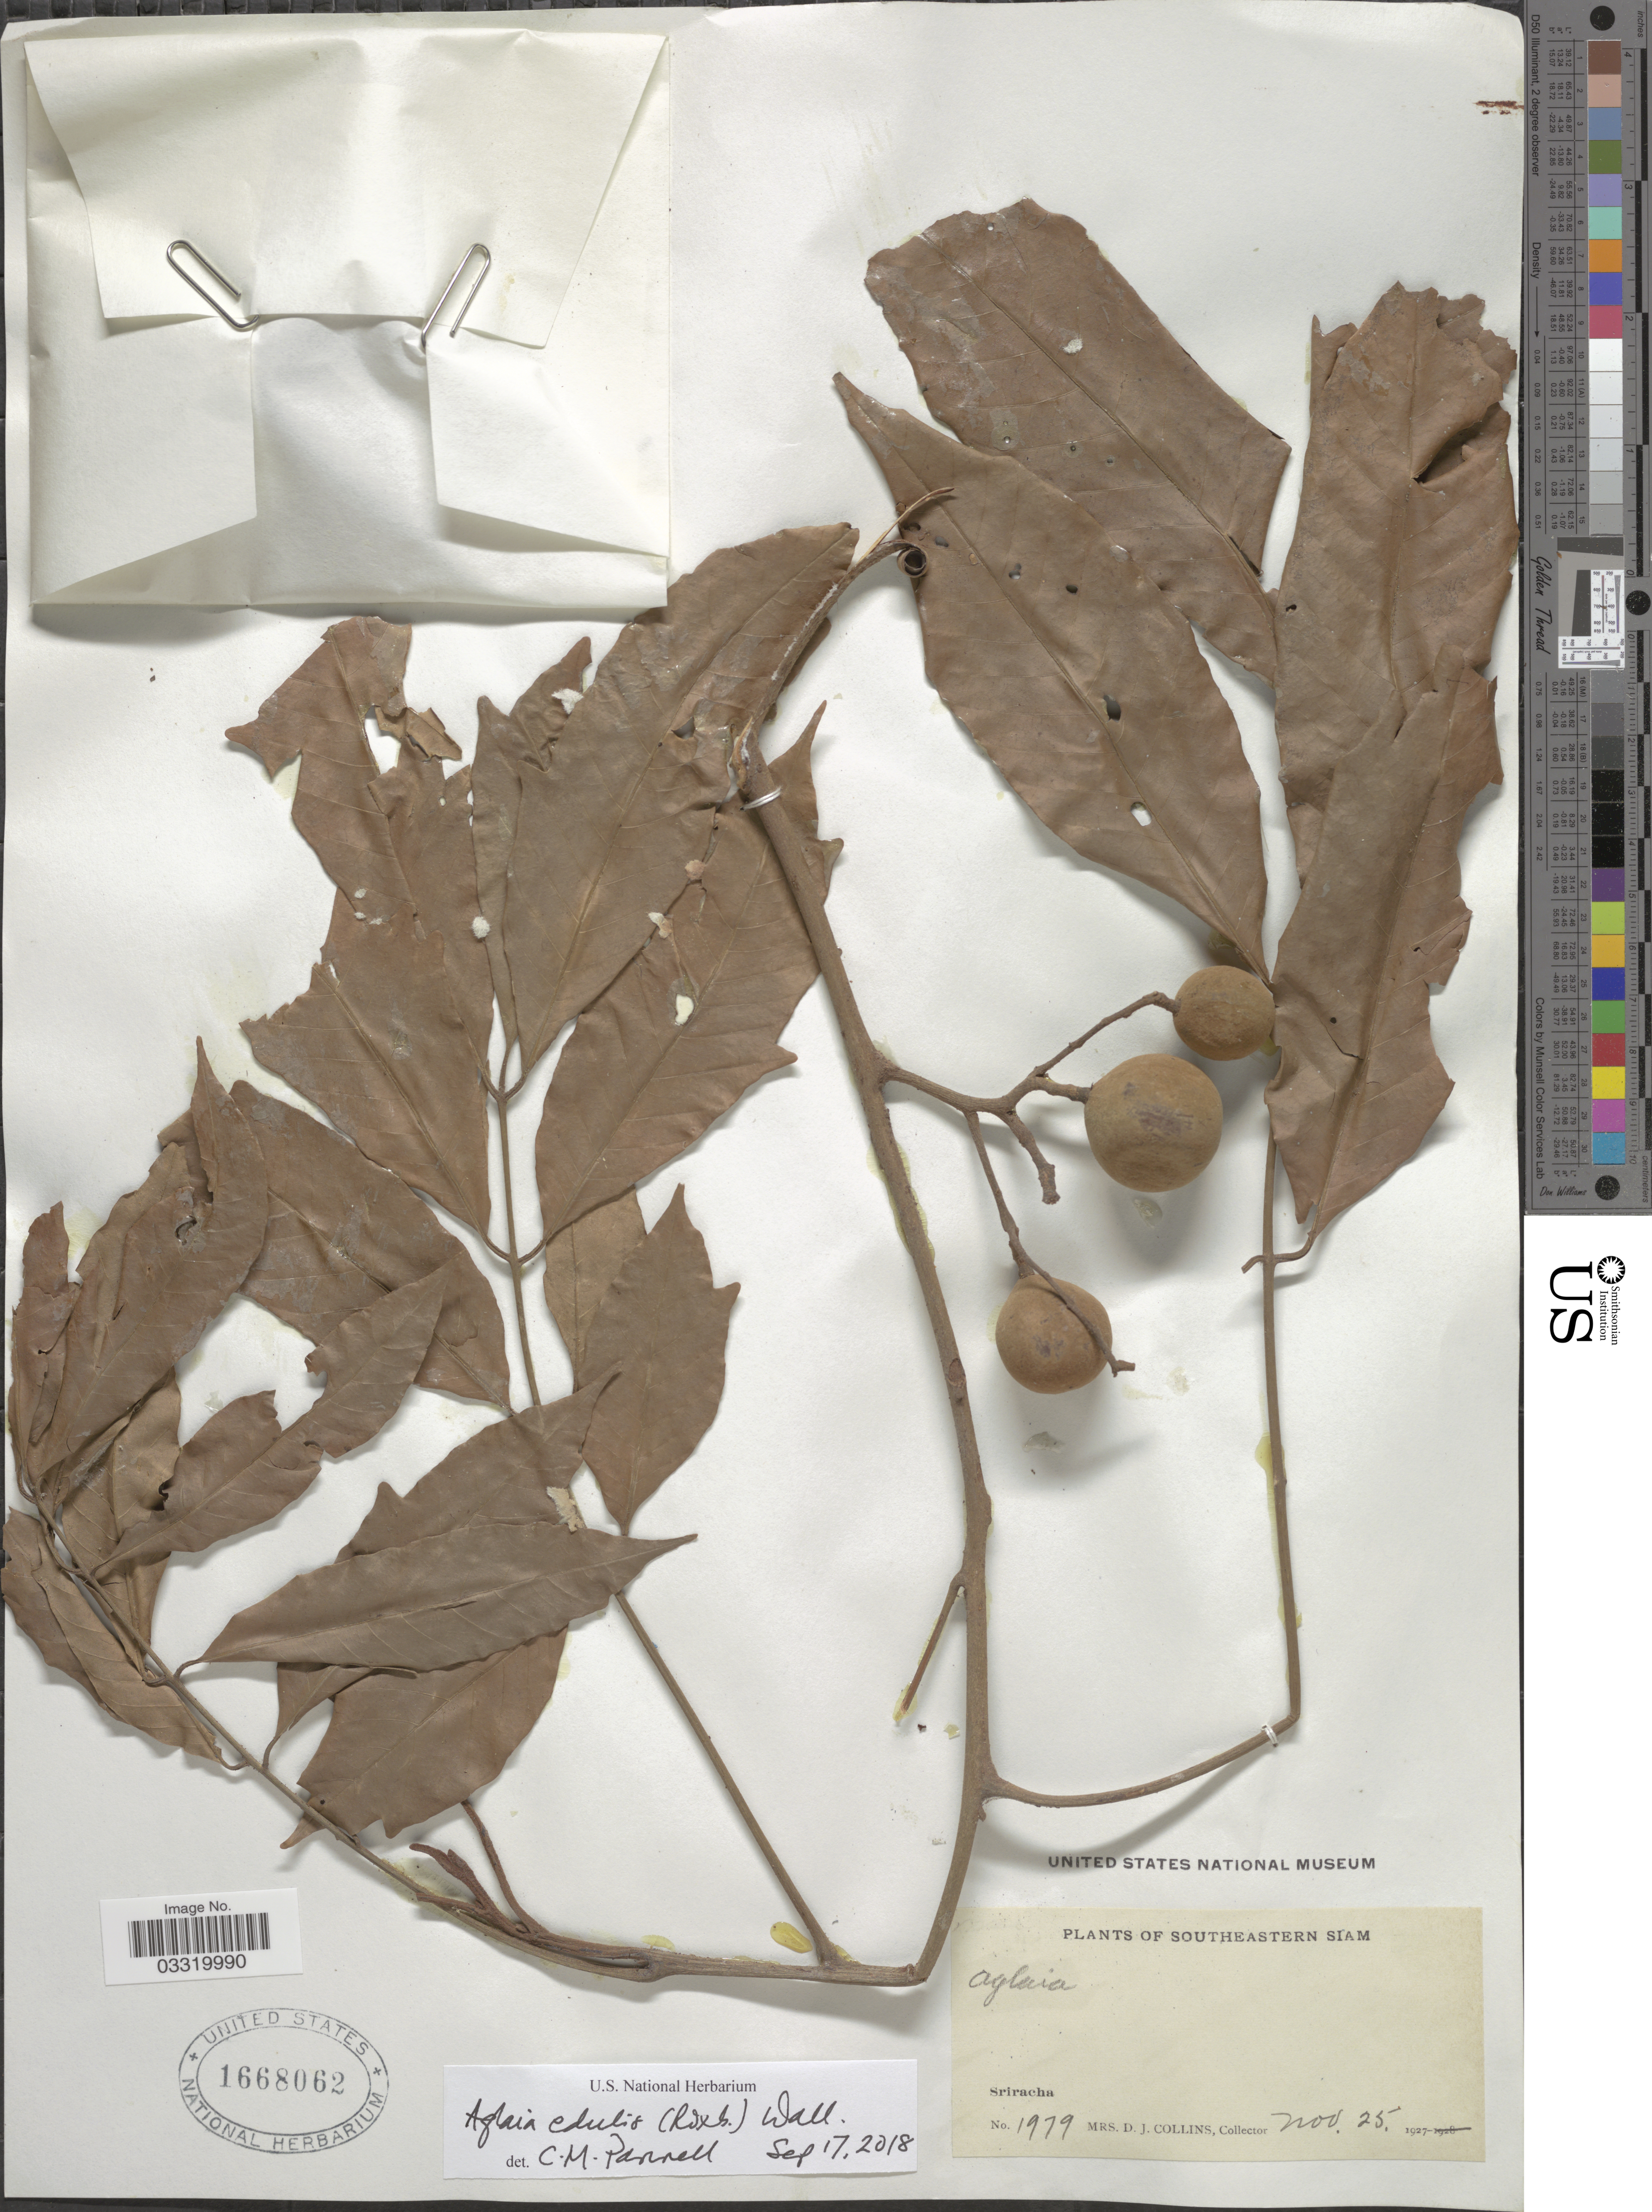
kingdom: Plantae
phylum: Tracheophyta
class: Magnoliopsida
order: Sapindales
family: Meliaceae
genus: Aglaia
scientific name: Aglaia edulis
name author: (Roxb.) Wall.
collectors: Mrs. D. J. Collins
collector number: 1979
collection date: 1927-11-25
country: Thailand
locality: Southeastern Siam. Sriracha.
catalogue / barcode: US 1668062